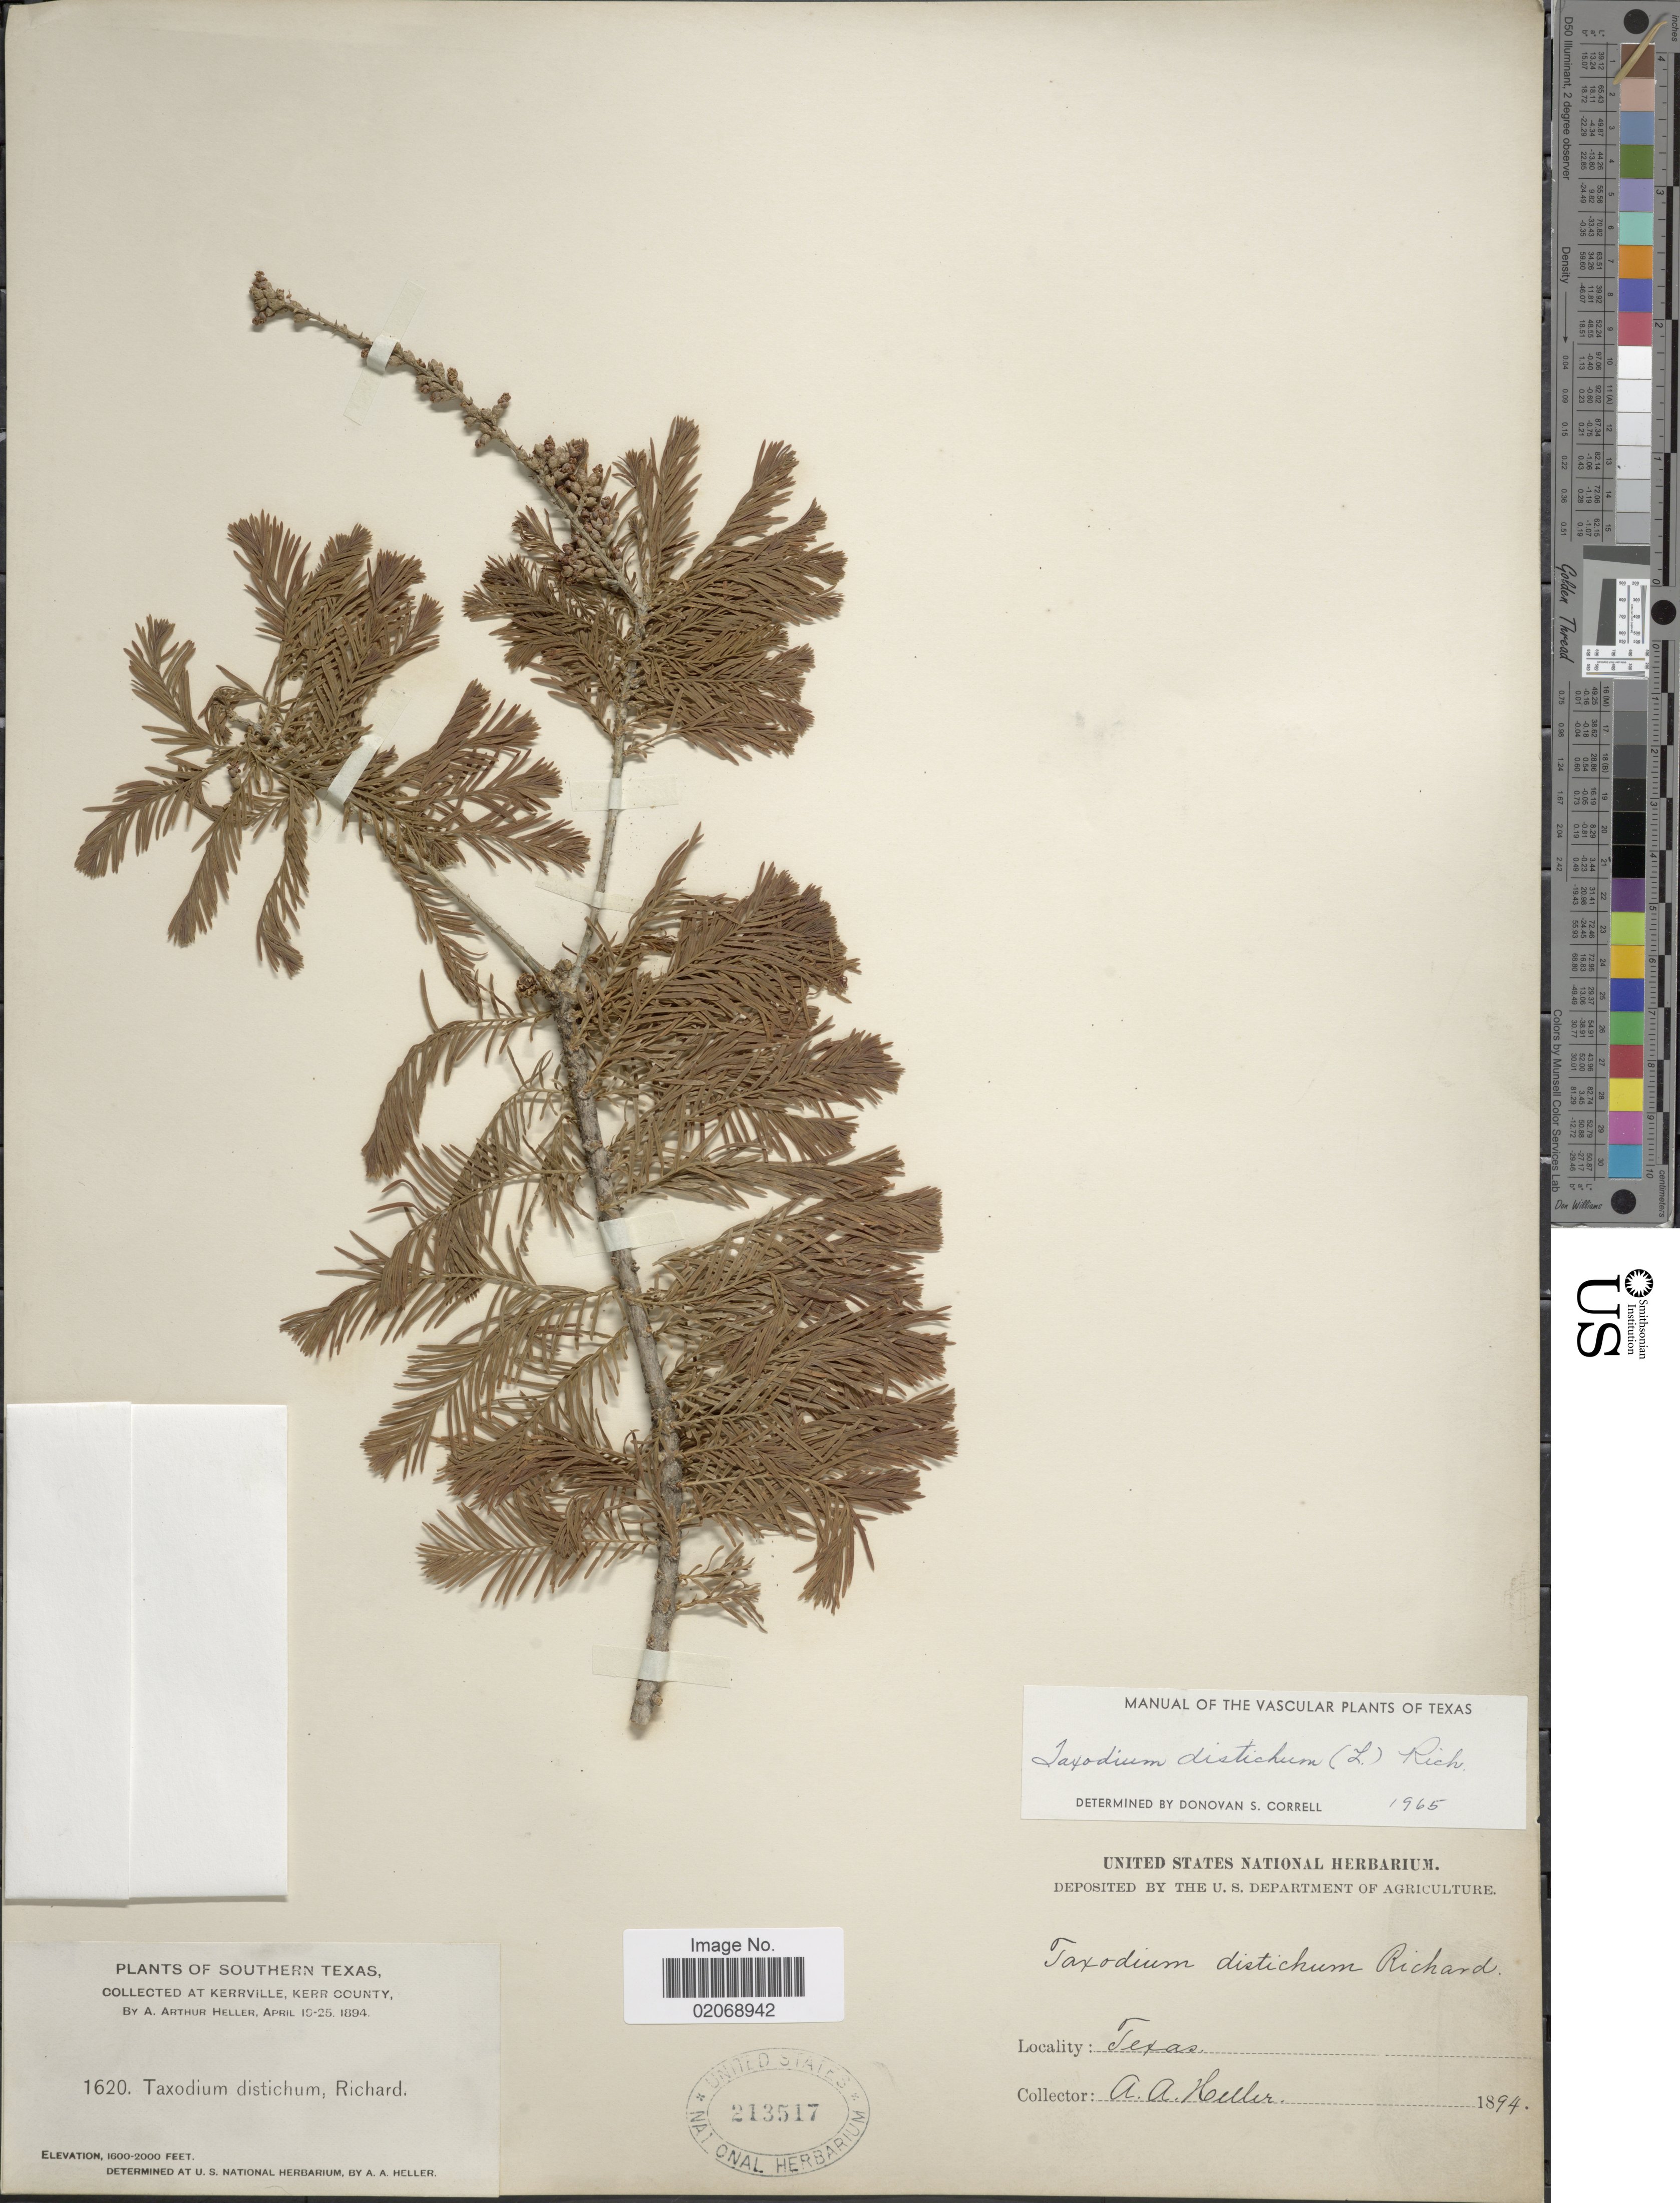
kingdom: Plantae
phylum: Tracheophyta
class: Pinopsida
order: Pinales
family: Cupressaceae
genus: Taxodium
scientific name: Taxodium distichum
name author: (L.) Rich.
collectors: A. A. Heller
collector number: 1620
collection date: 1894-04-19/1894-04-25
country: United States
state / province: Texas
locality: Southern texas, Kerrville, Kerr County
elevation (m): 488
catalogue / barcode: US 213517